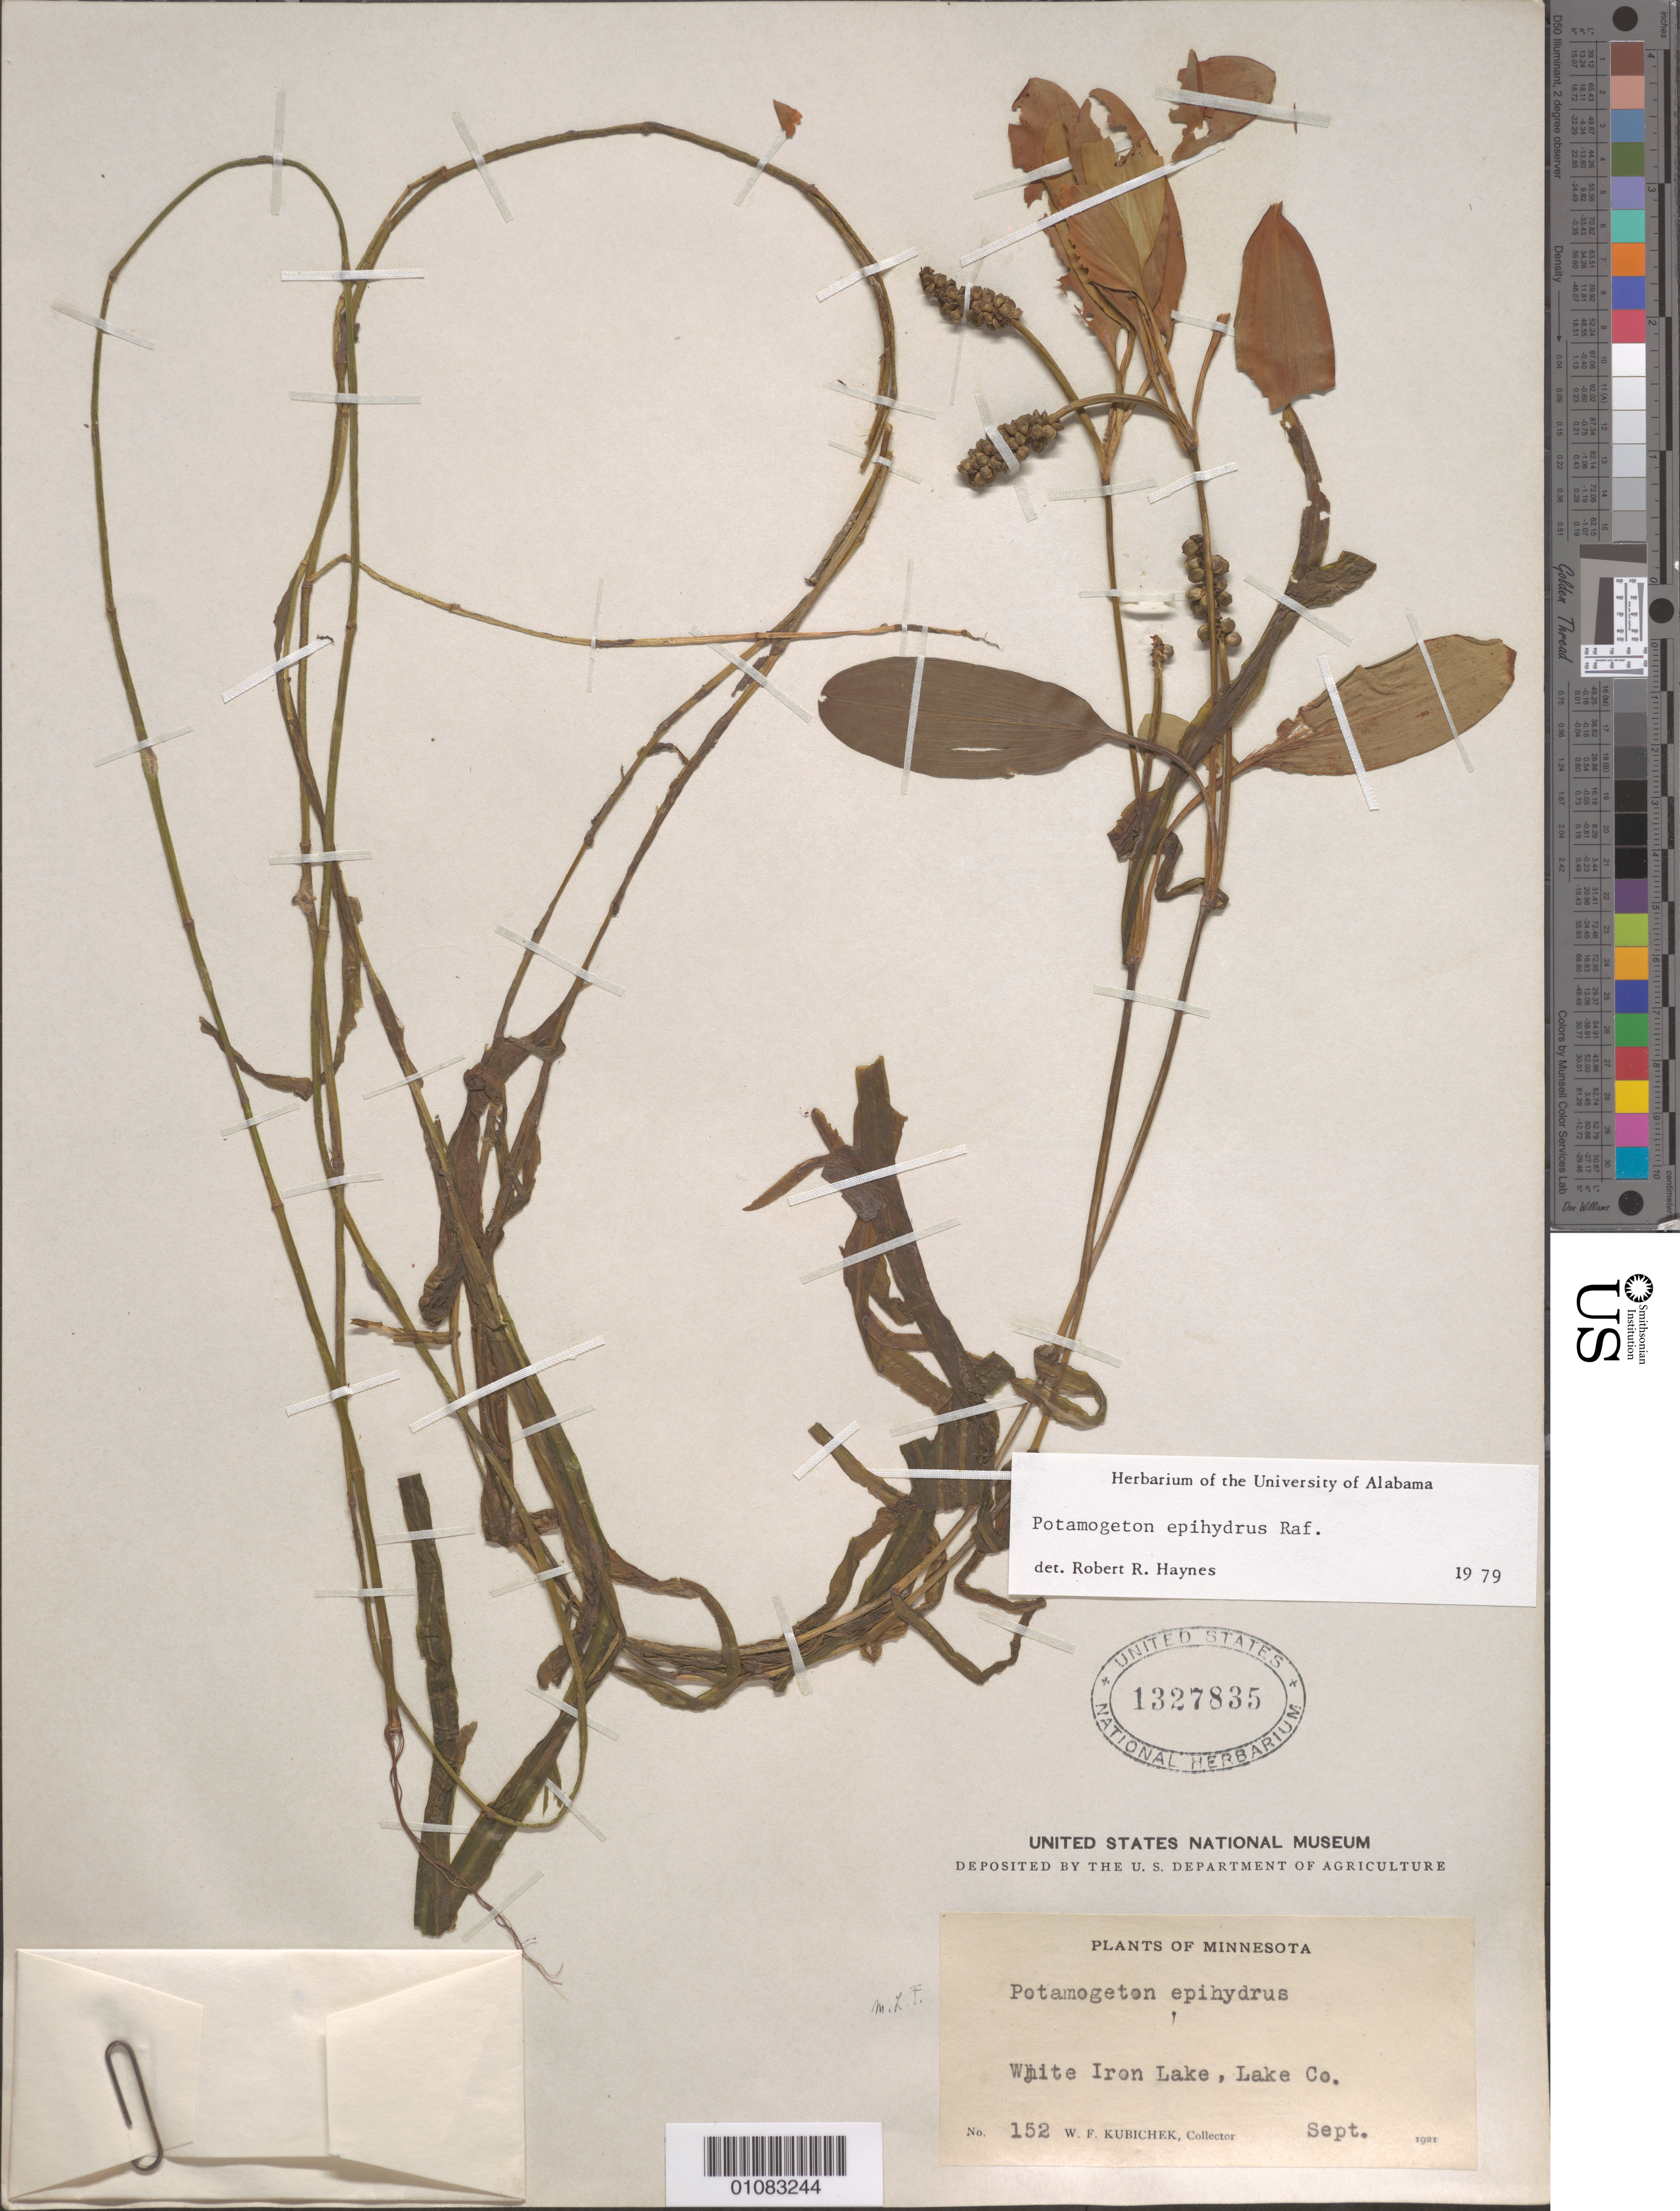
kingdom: Plantae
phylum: Tracheophyta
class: Liliopsida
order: Alismatales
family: Potamogetonaceae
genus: Potamogeton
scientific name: Potamogeton epihydrus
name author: Raf.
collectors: W. Kubichek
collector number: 152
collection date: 1921-09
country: United States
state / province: Minnesota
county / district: Lake County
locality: White Iron Lake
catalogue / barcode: US 1327835